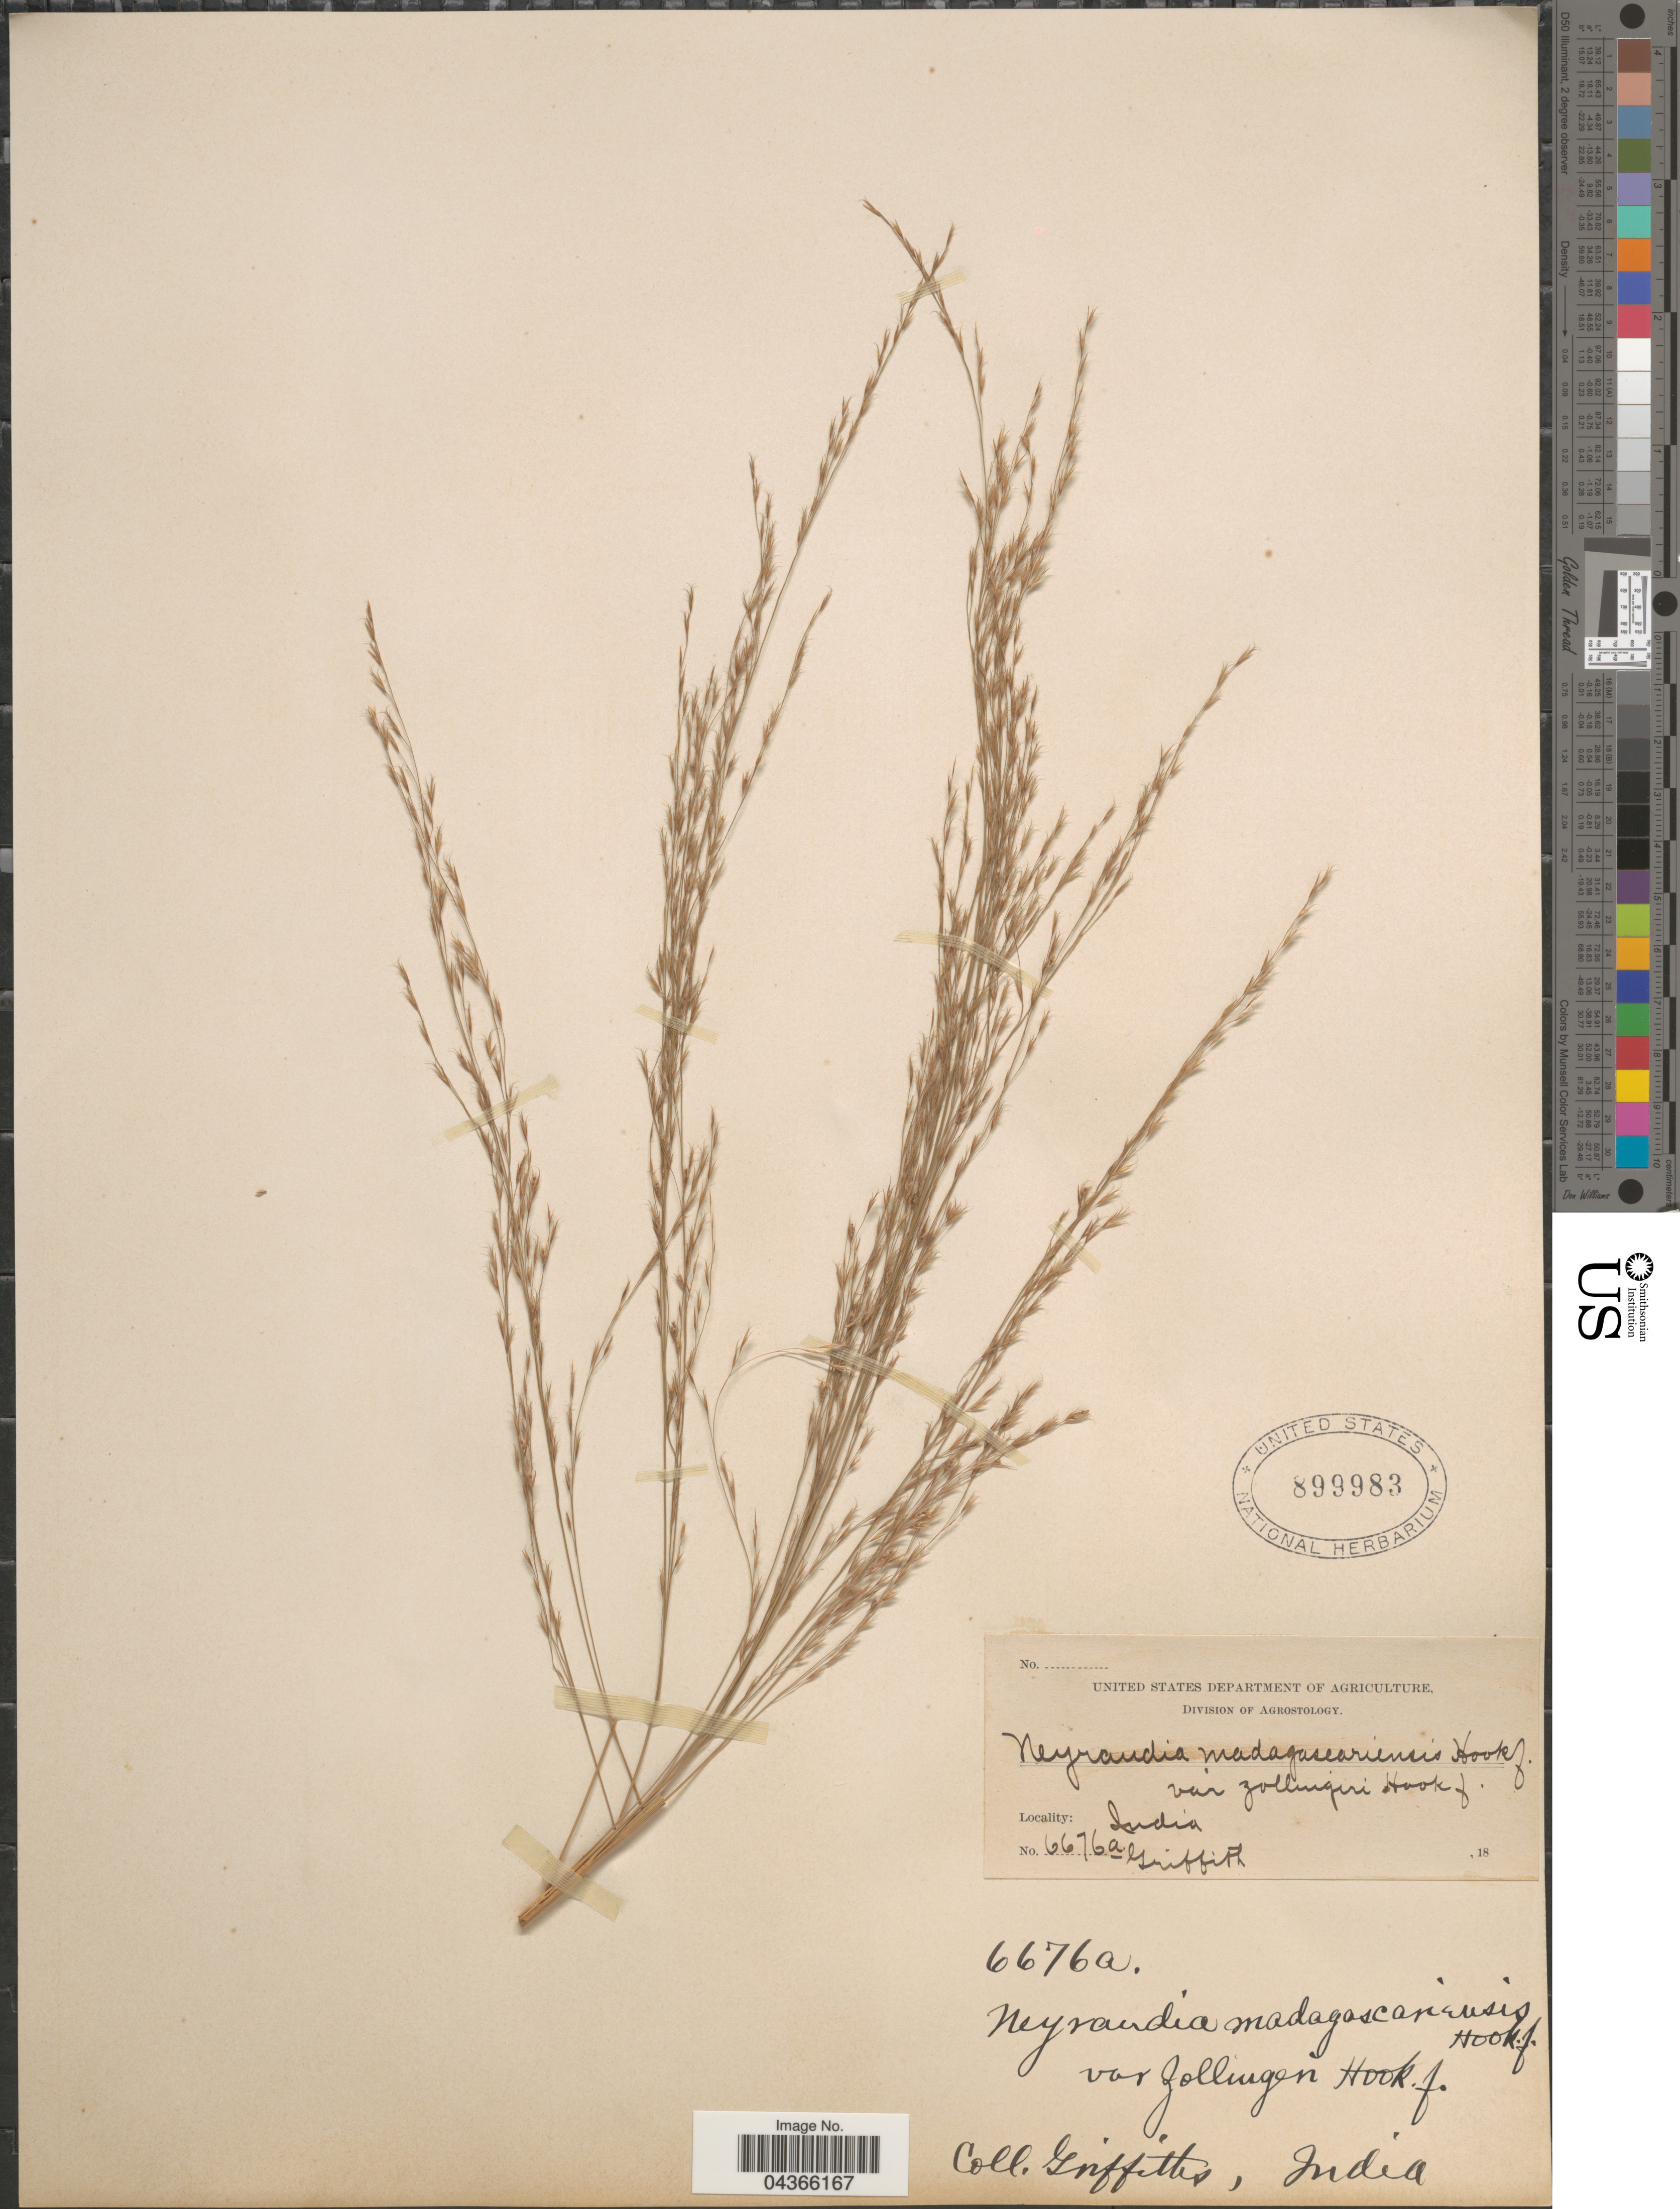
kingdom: Plantae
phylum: Tracheophyta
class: Liliopsida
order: Poales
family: Poaceae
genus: Neyraudia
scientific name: Neyraudia arundinacea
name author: (L.) Henr.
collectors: -- Griffiths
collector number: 6676a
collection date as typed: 18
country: India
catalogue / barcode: US 899983